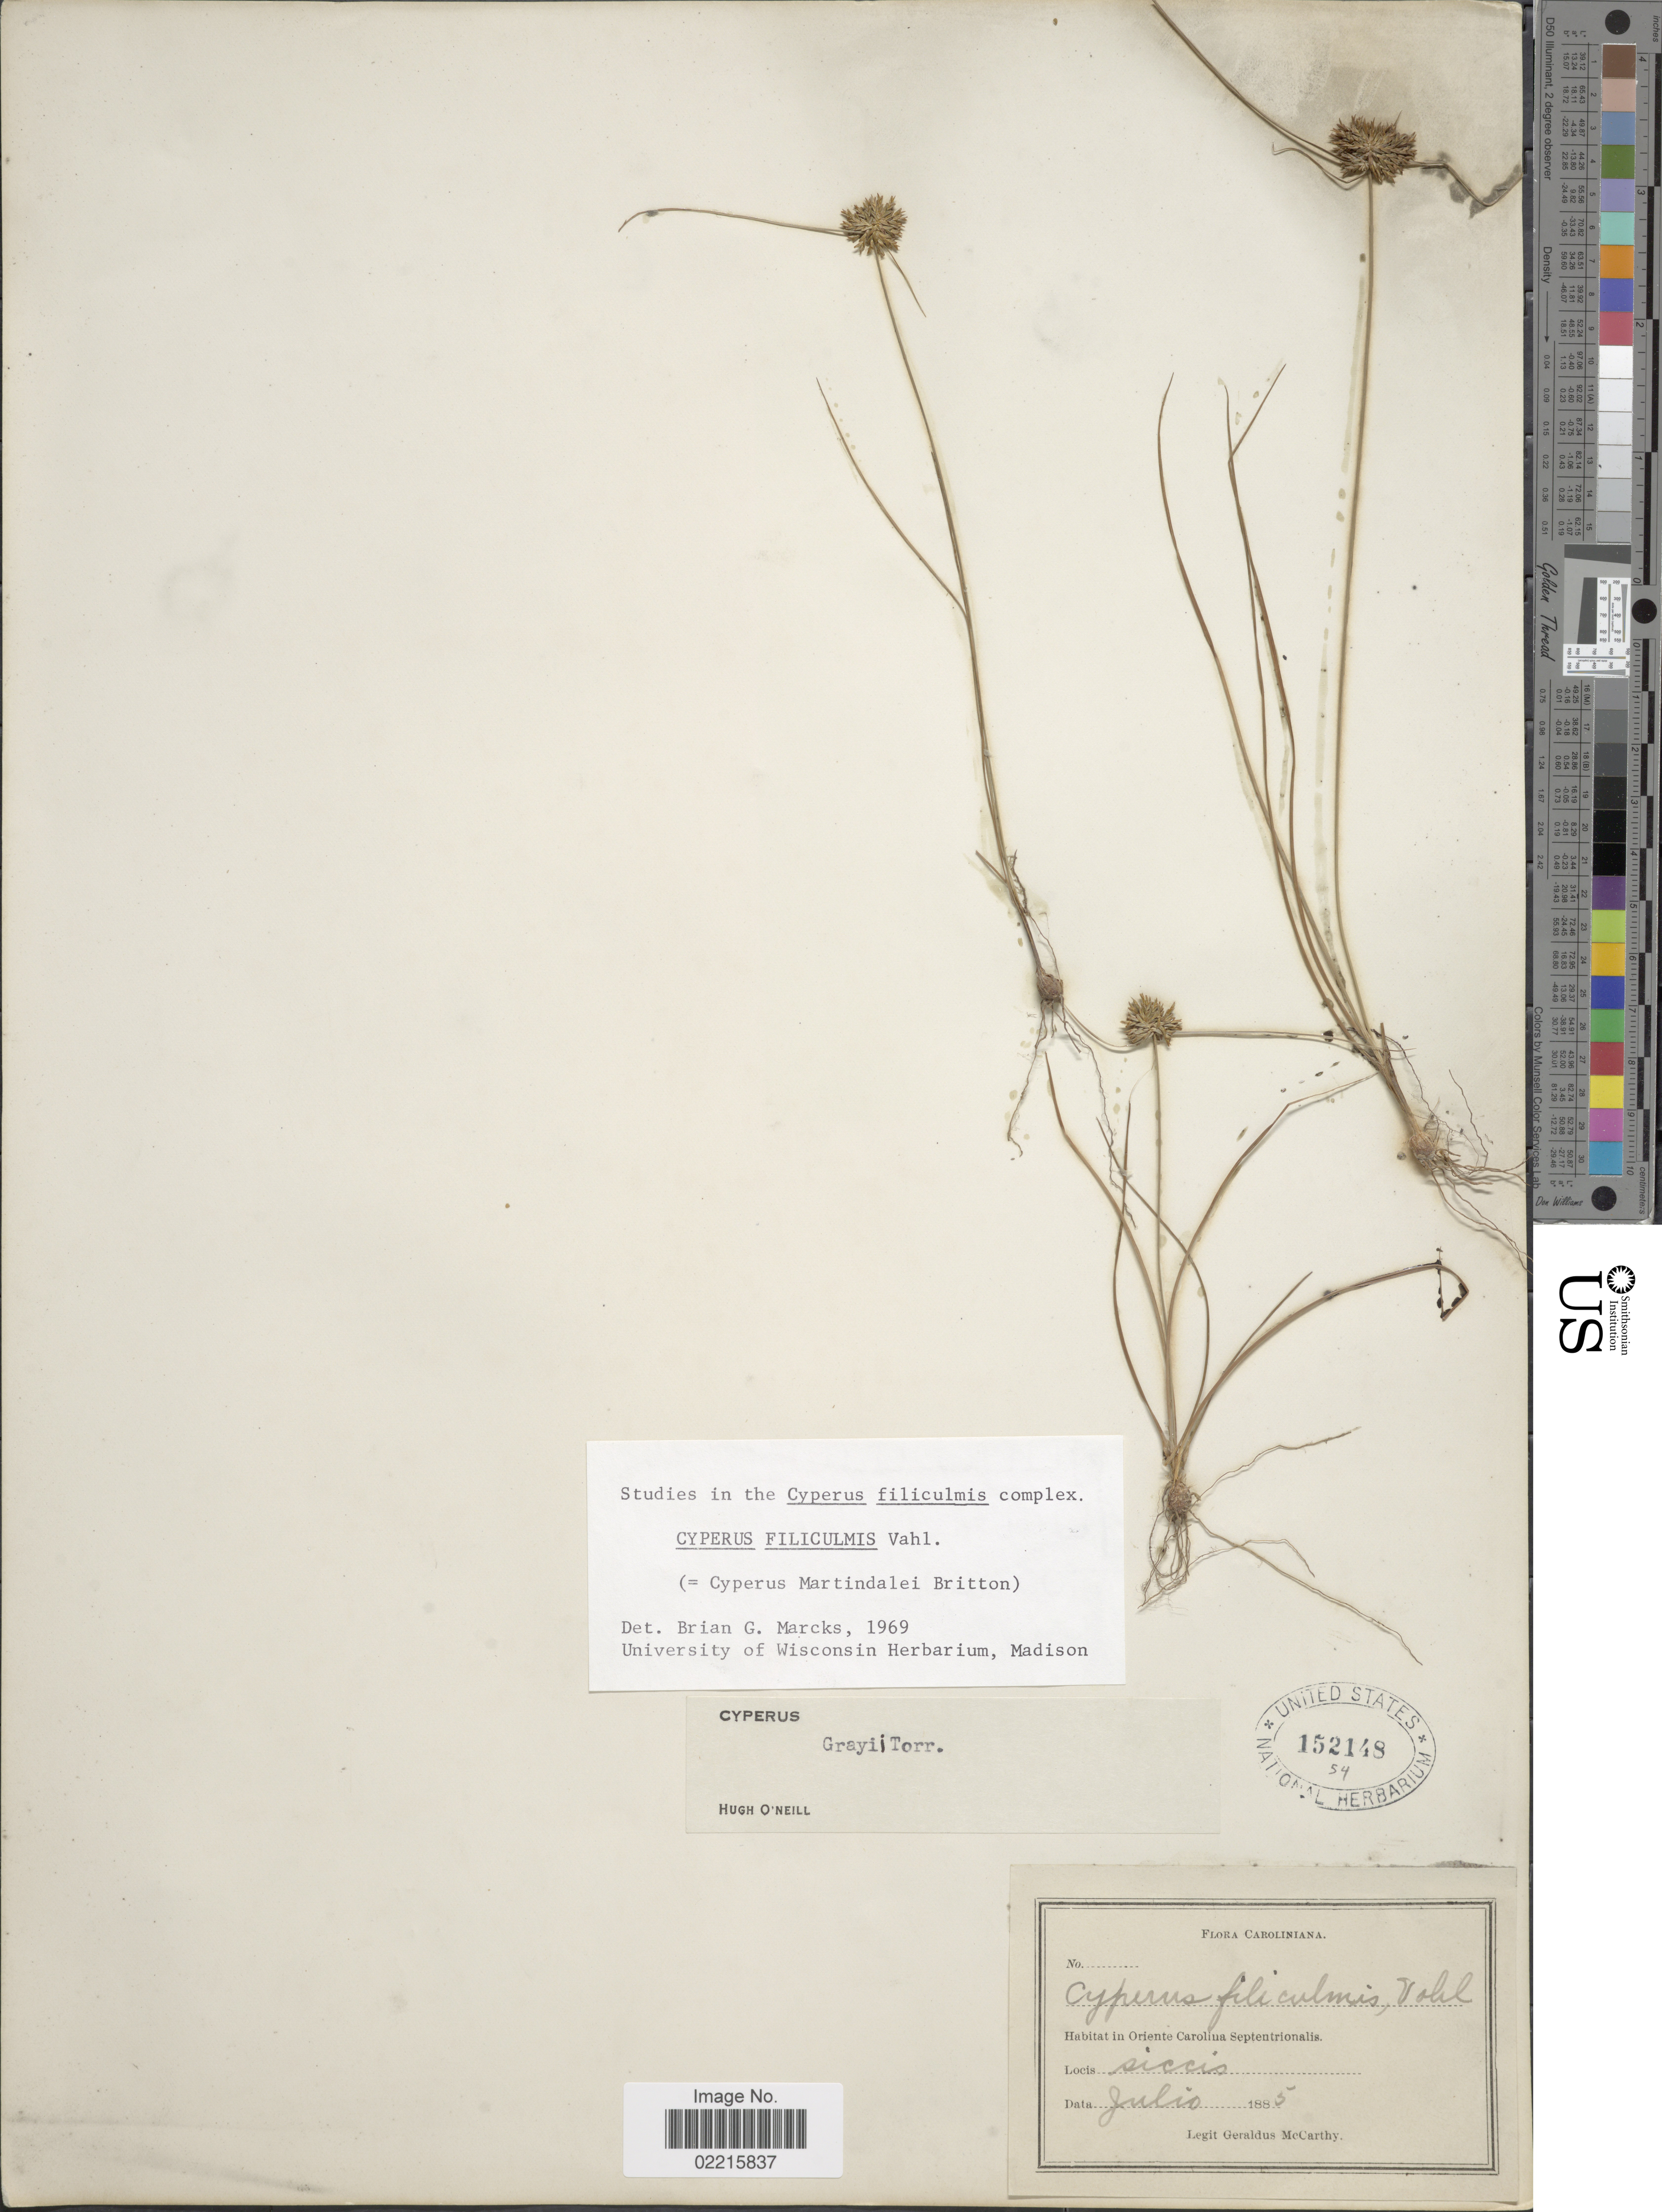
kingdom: Plantae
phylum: Tracheophyta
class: Liliopsida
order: Poales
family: Cyperaceae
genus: Cyperus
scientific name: Cyperus filiculmis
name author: Vahl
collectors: M. McCarthy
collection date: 1885-06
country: United States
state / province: North Carolina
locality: In Oriente Carolina Septentrionalis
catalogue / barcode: US 152148